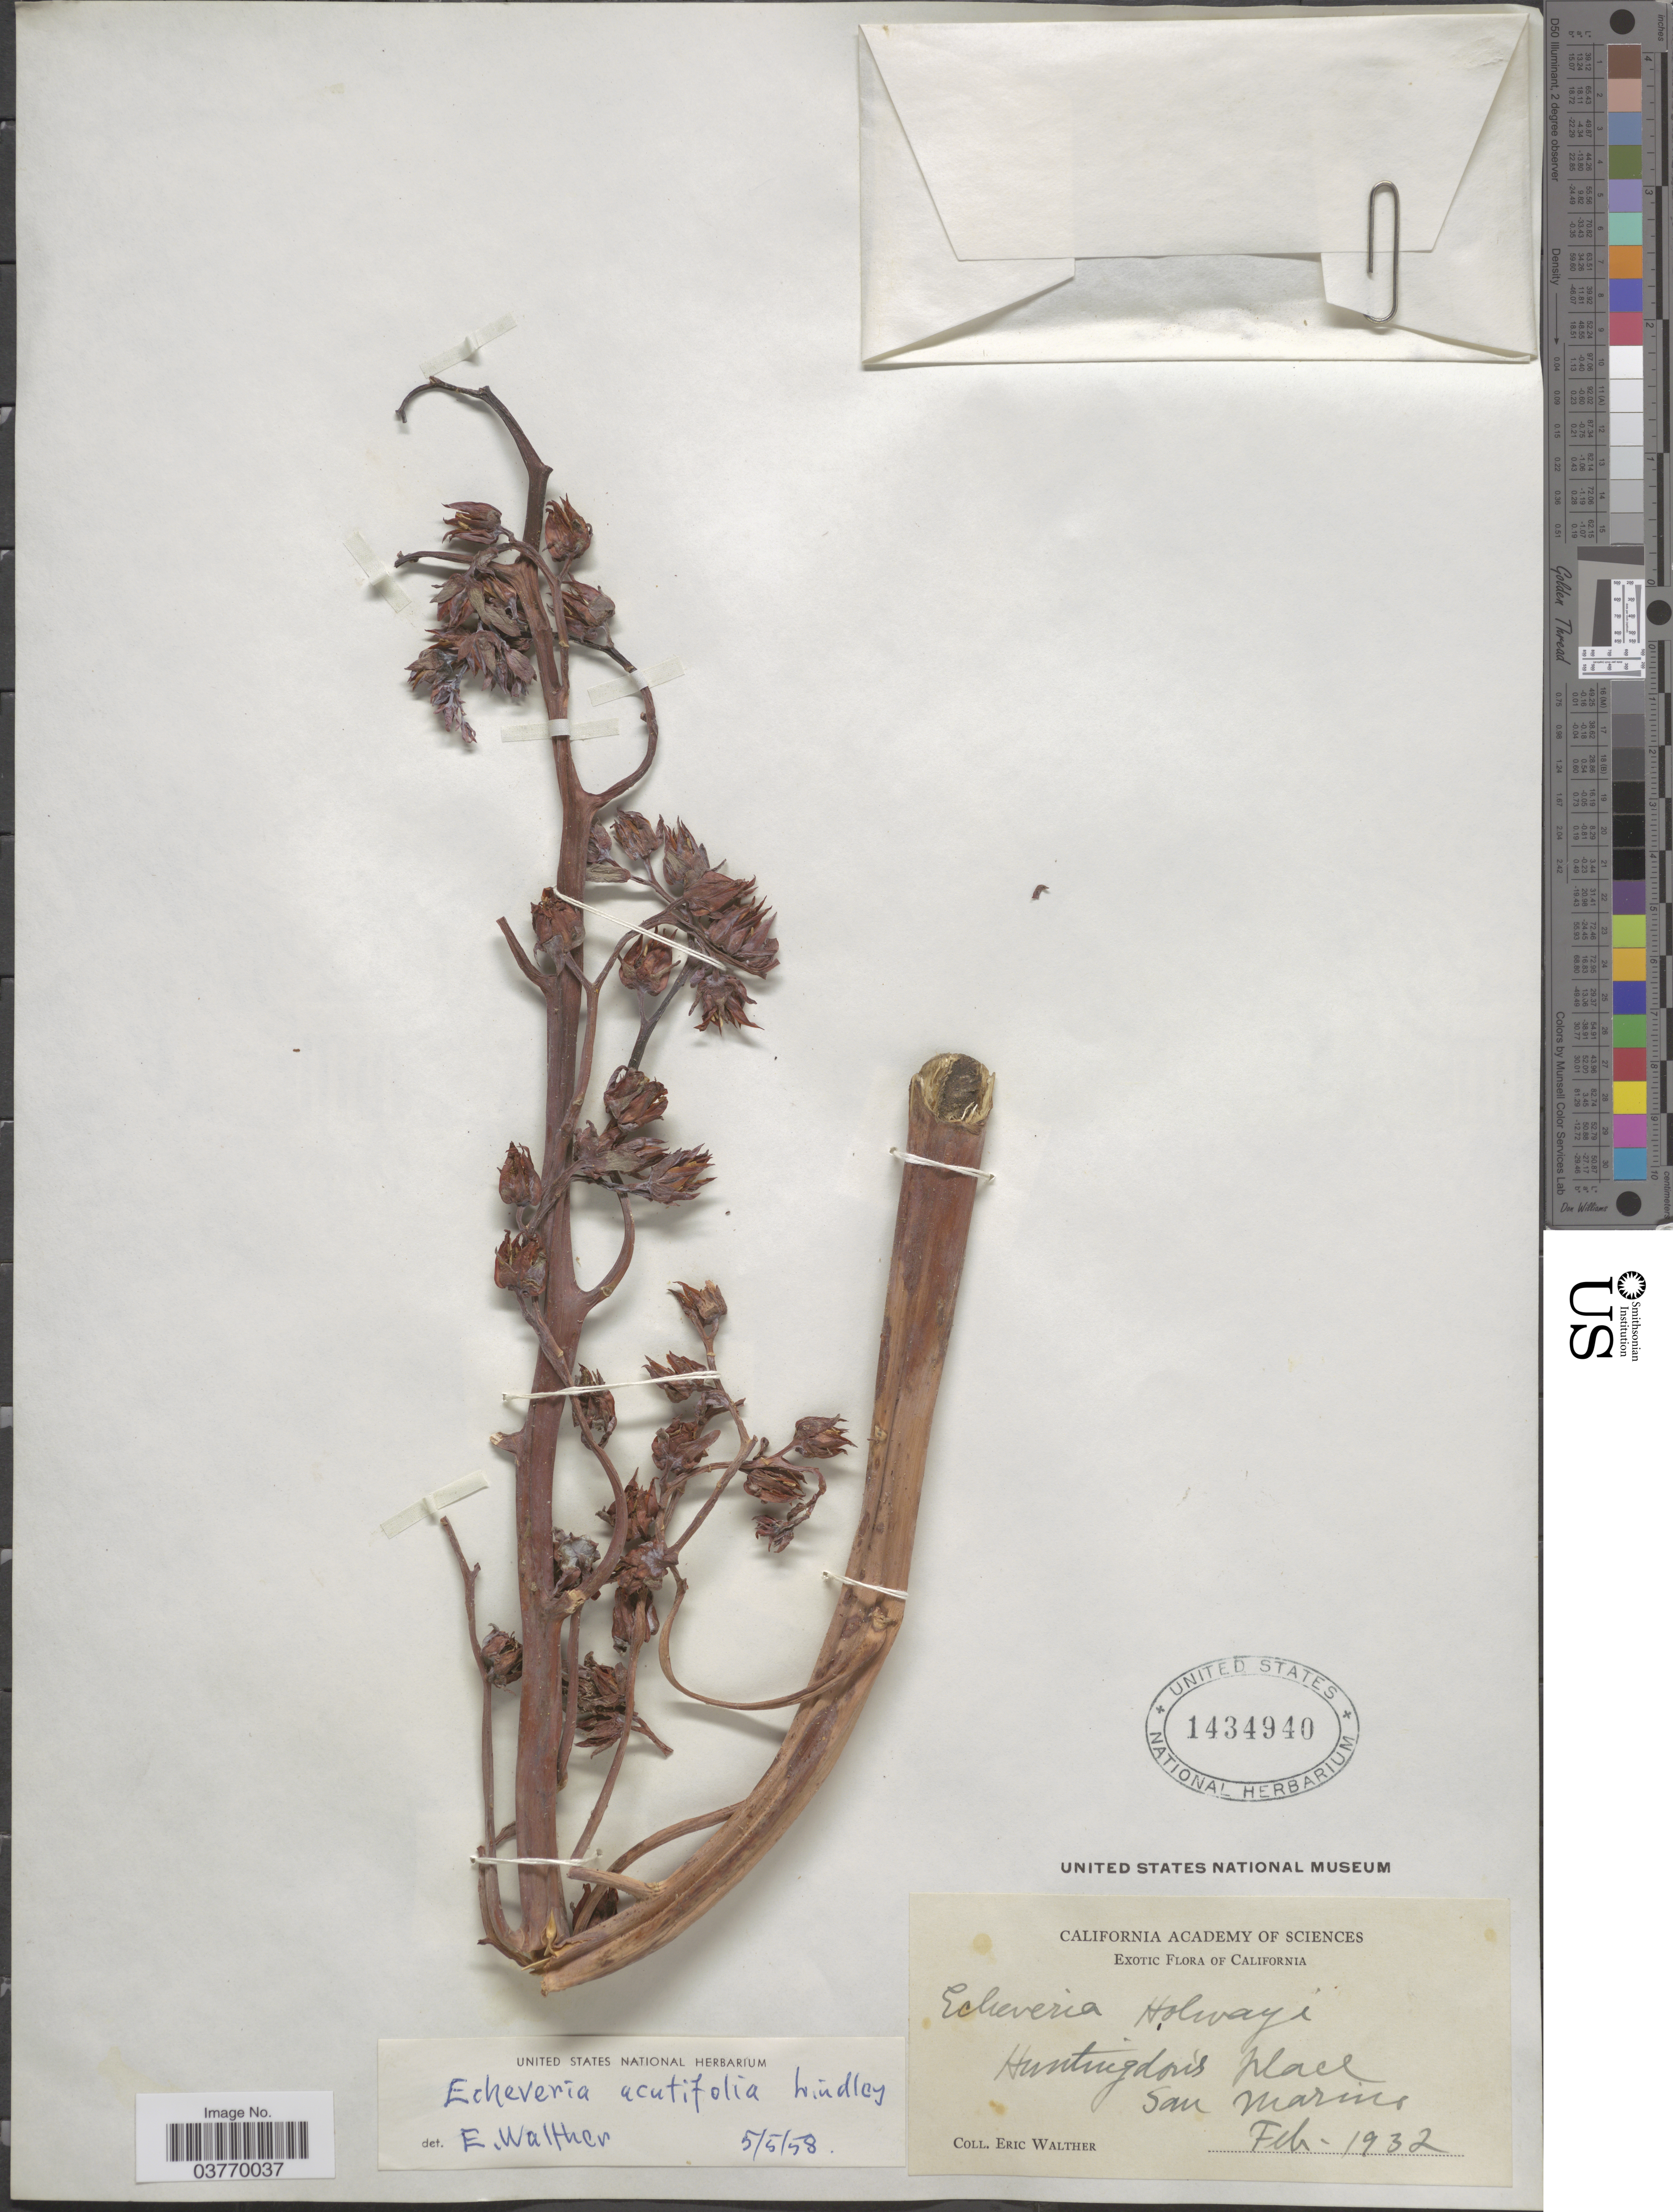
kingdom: Plantae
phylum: Tracheophyta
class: Magnoliopsida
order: Saxifragales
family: Crassulaceae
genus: Echeveria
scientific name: Echeveria acutifolia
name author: Lindl.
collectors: E. Walther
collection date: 1932-02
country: United States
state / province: California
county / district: Los Angeles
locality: Huntington's place. San Marino.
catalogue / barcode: US 1434940